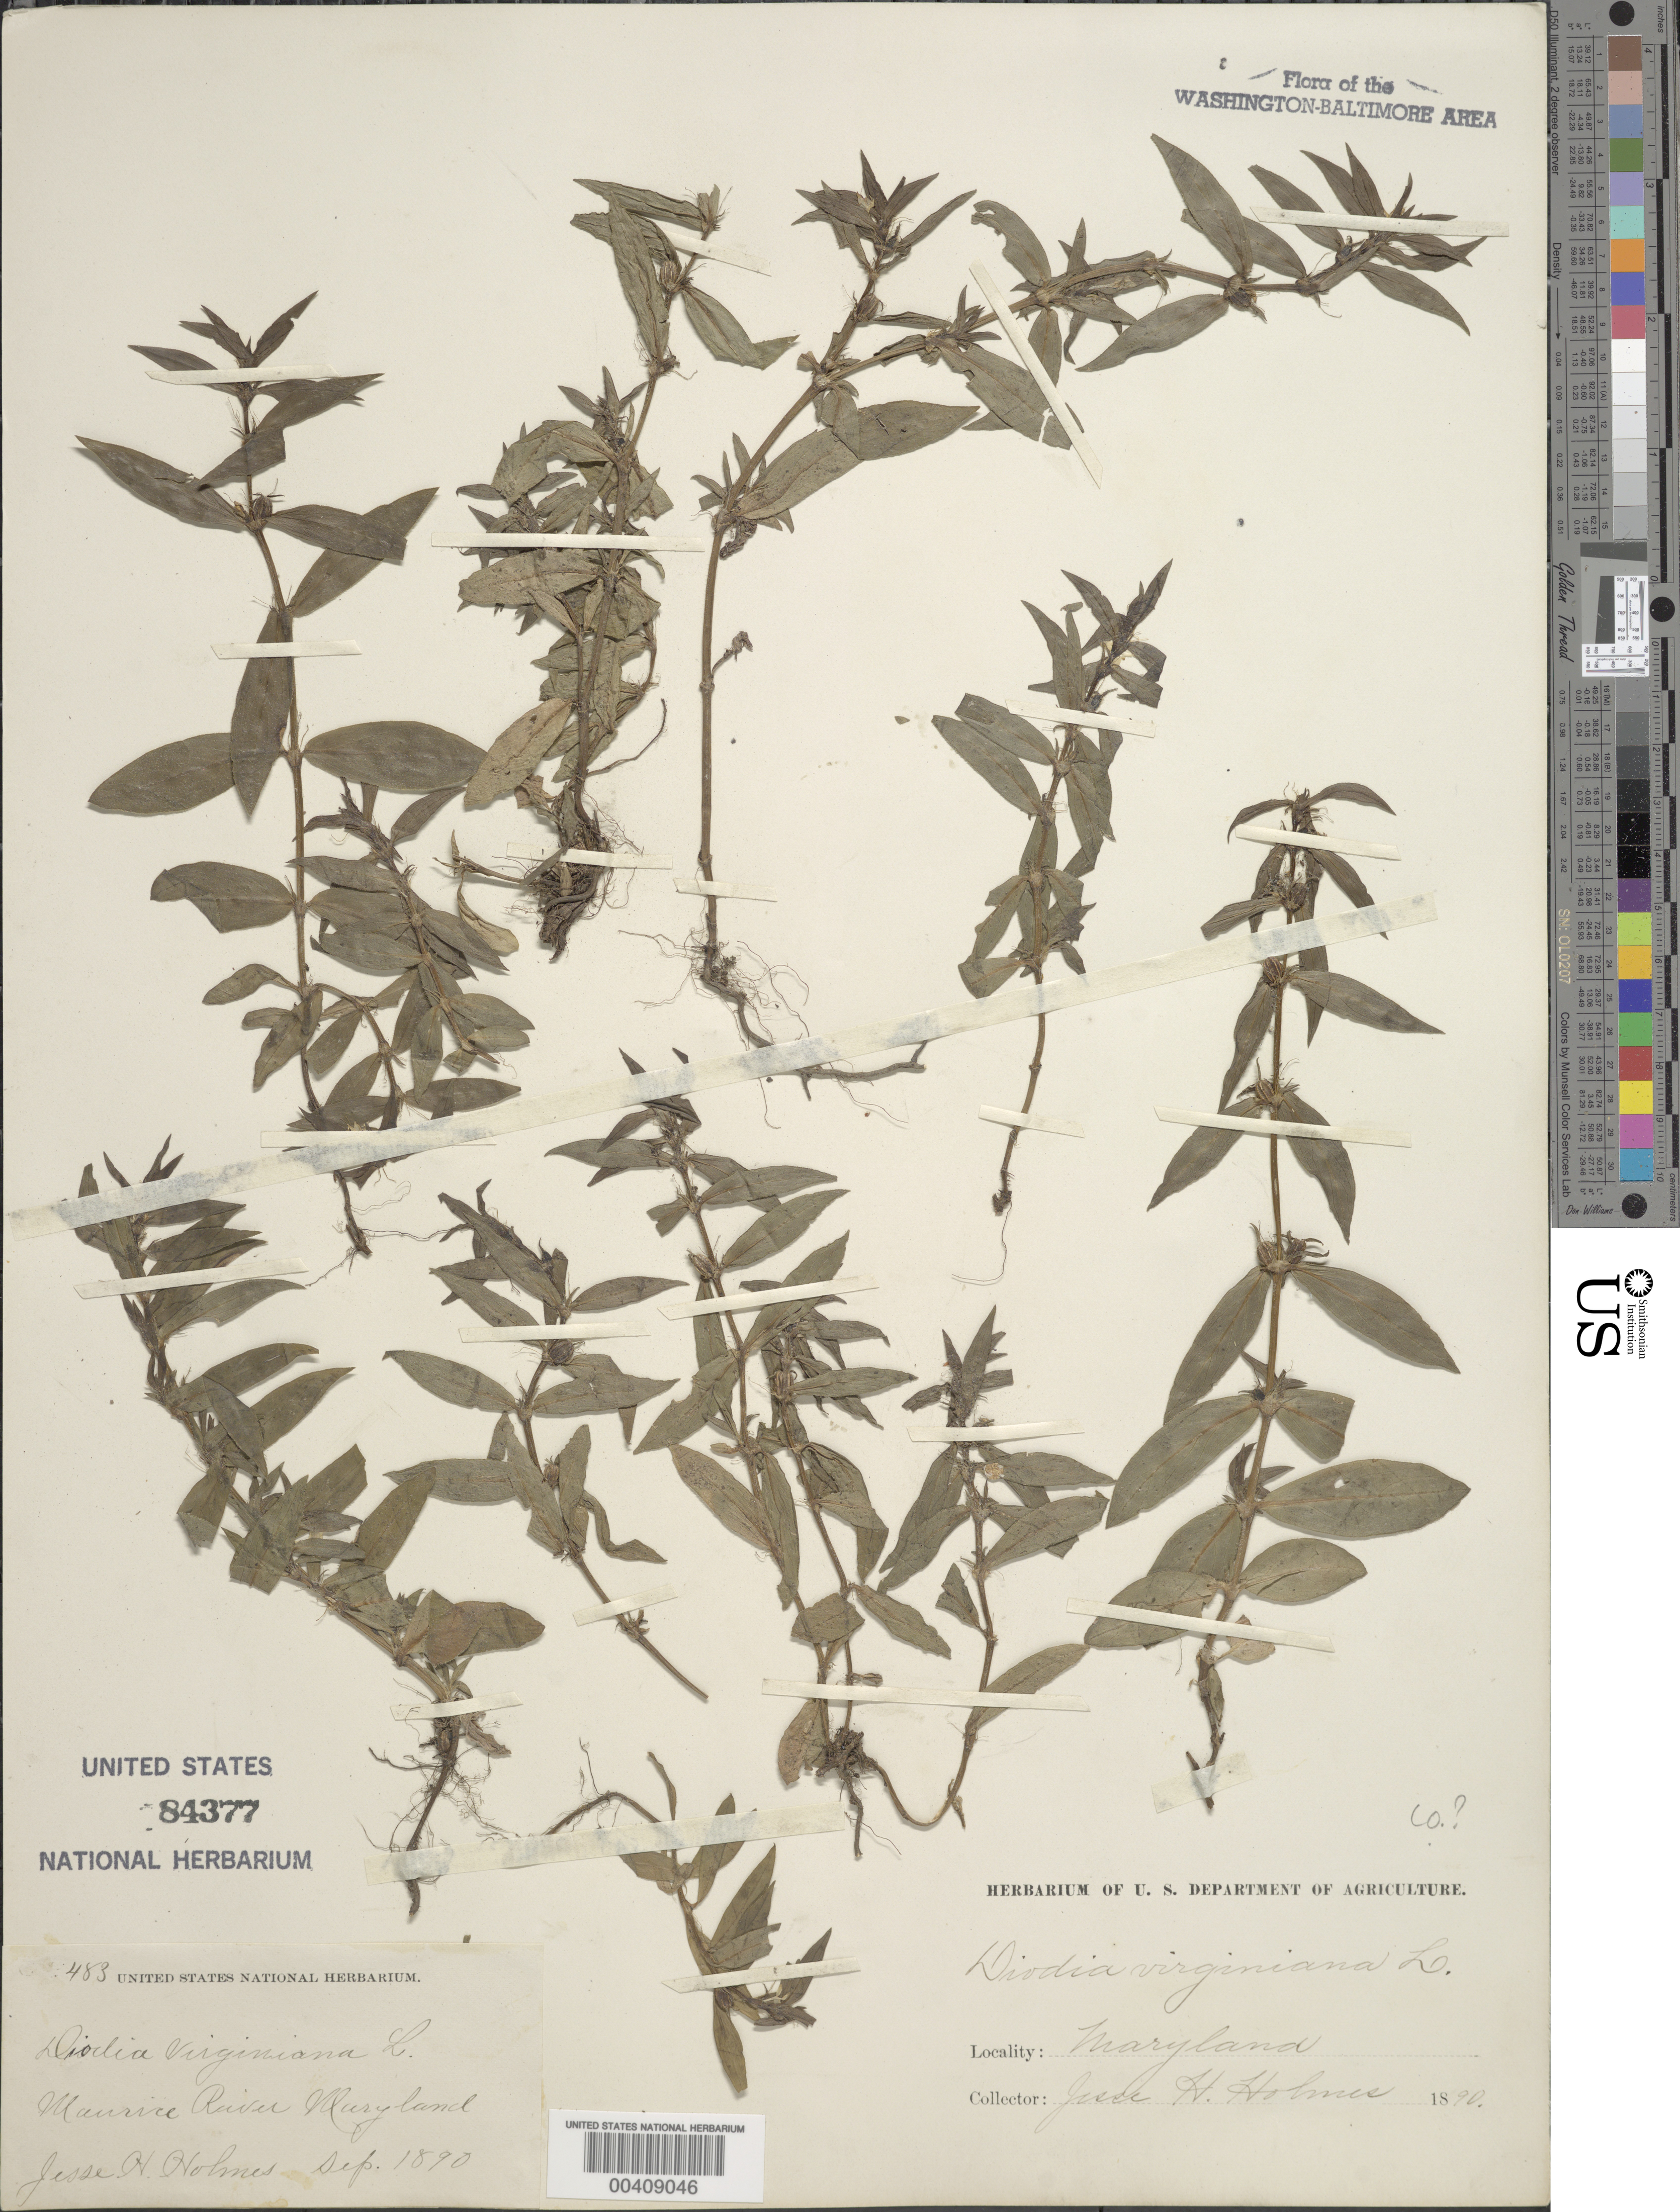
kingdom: Plantae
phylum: Tracheophyta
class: Magnoliopsida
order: Gentianales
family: Rubiaceae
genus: Diodia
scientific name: Diodia virginiana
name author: L.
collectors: J. Holmes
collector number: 483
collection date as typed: Sep 1890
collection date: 1890-09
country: United States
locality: Maurice River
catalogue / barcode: US 84377